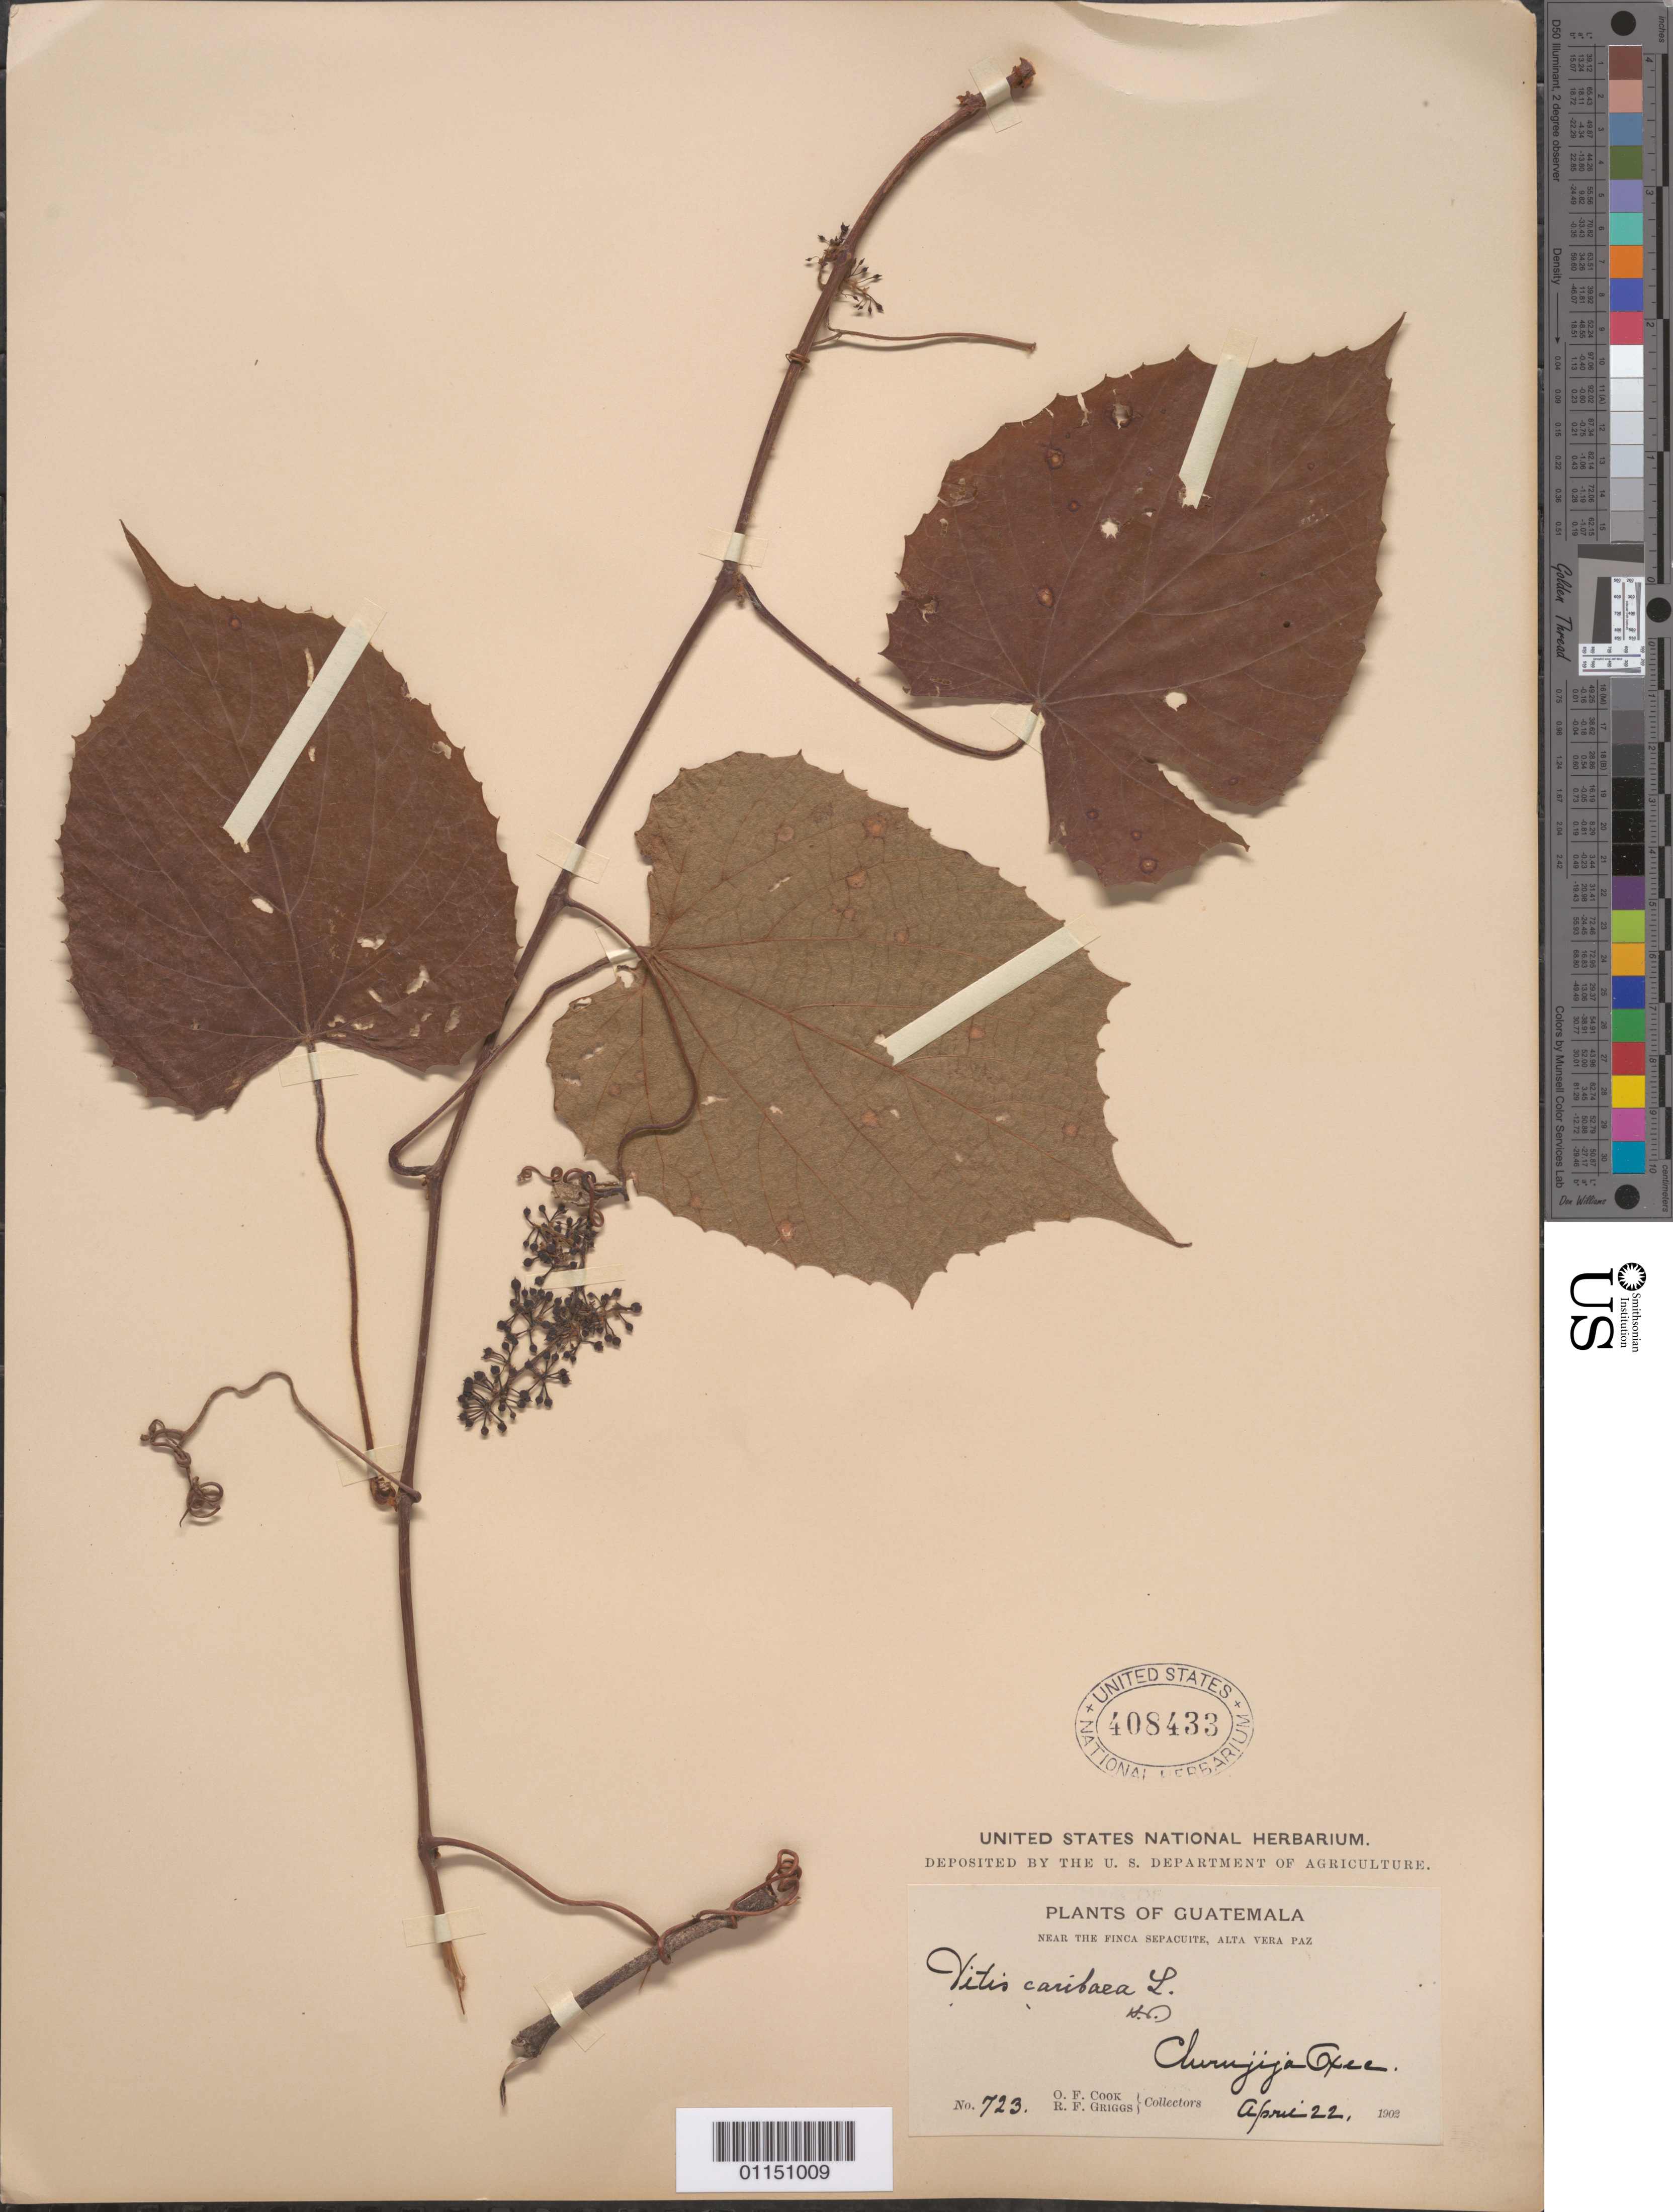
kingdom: Plantae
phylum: Tracheophyta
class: Magnoliopsida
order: Vitales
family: Vitaceae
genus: Vitis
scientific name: Vitis tiliaefolia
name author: Willd.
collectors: O. F. Cook & R. F. Griggs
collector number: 723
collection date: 1902-04-22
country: Guatemala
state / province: Alta Verapaz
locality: Near the Finca Sepacuite.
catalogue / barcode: US 408433